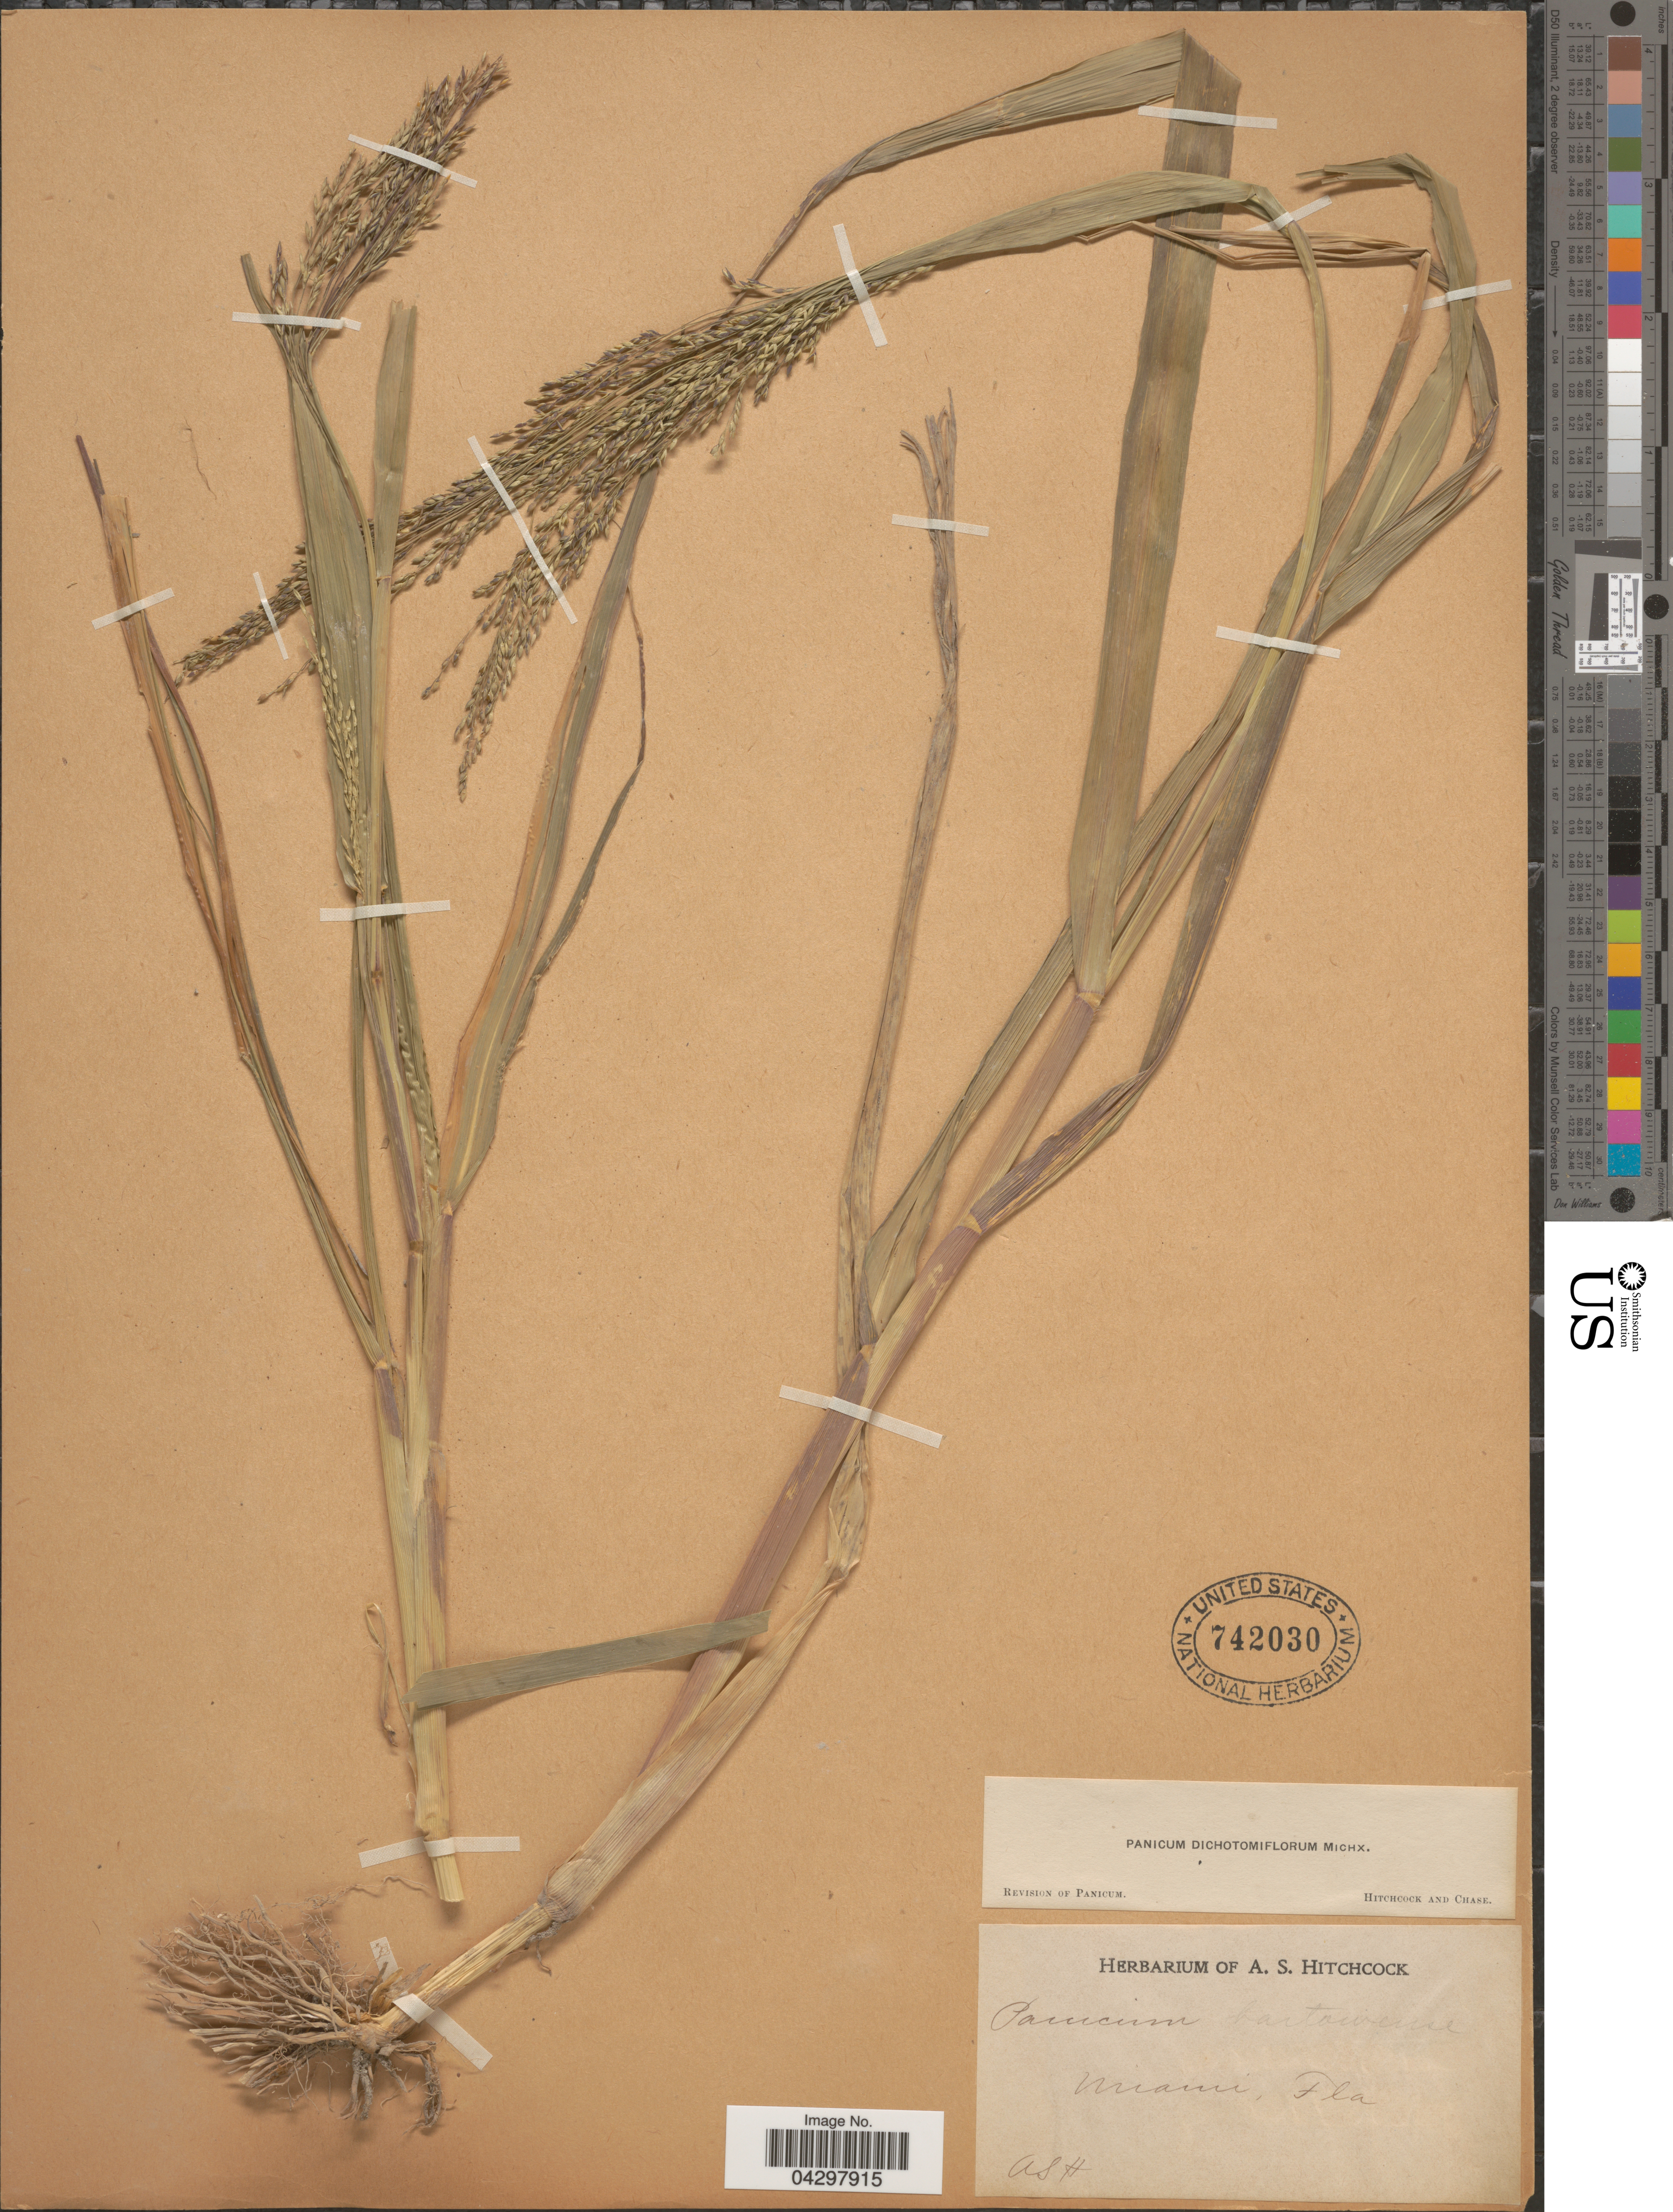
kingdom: Plantae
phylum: Tracheophyta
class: Liliopsida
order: Poales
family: Poaceae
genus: Panicum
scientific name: Panicum dichotomiflorum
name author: Michx.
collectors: A. S. Hitchcock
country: United States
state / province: Florida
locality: Miami.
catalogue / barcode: US 742030